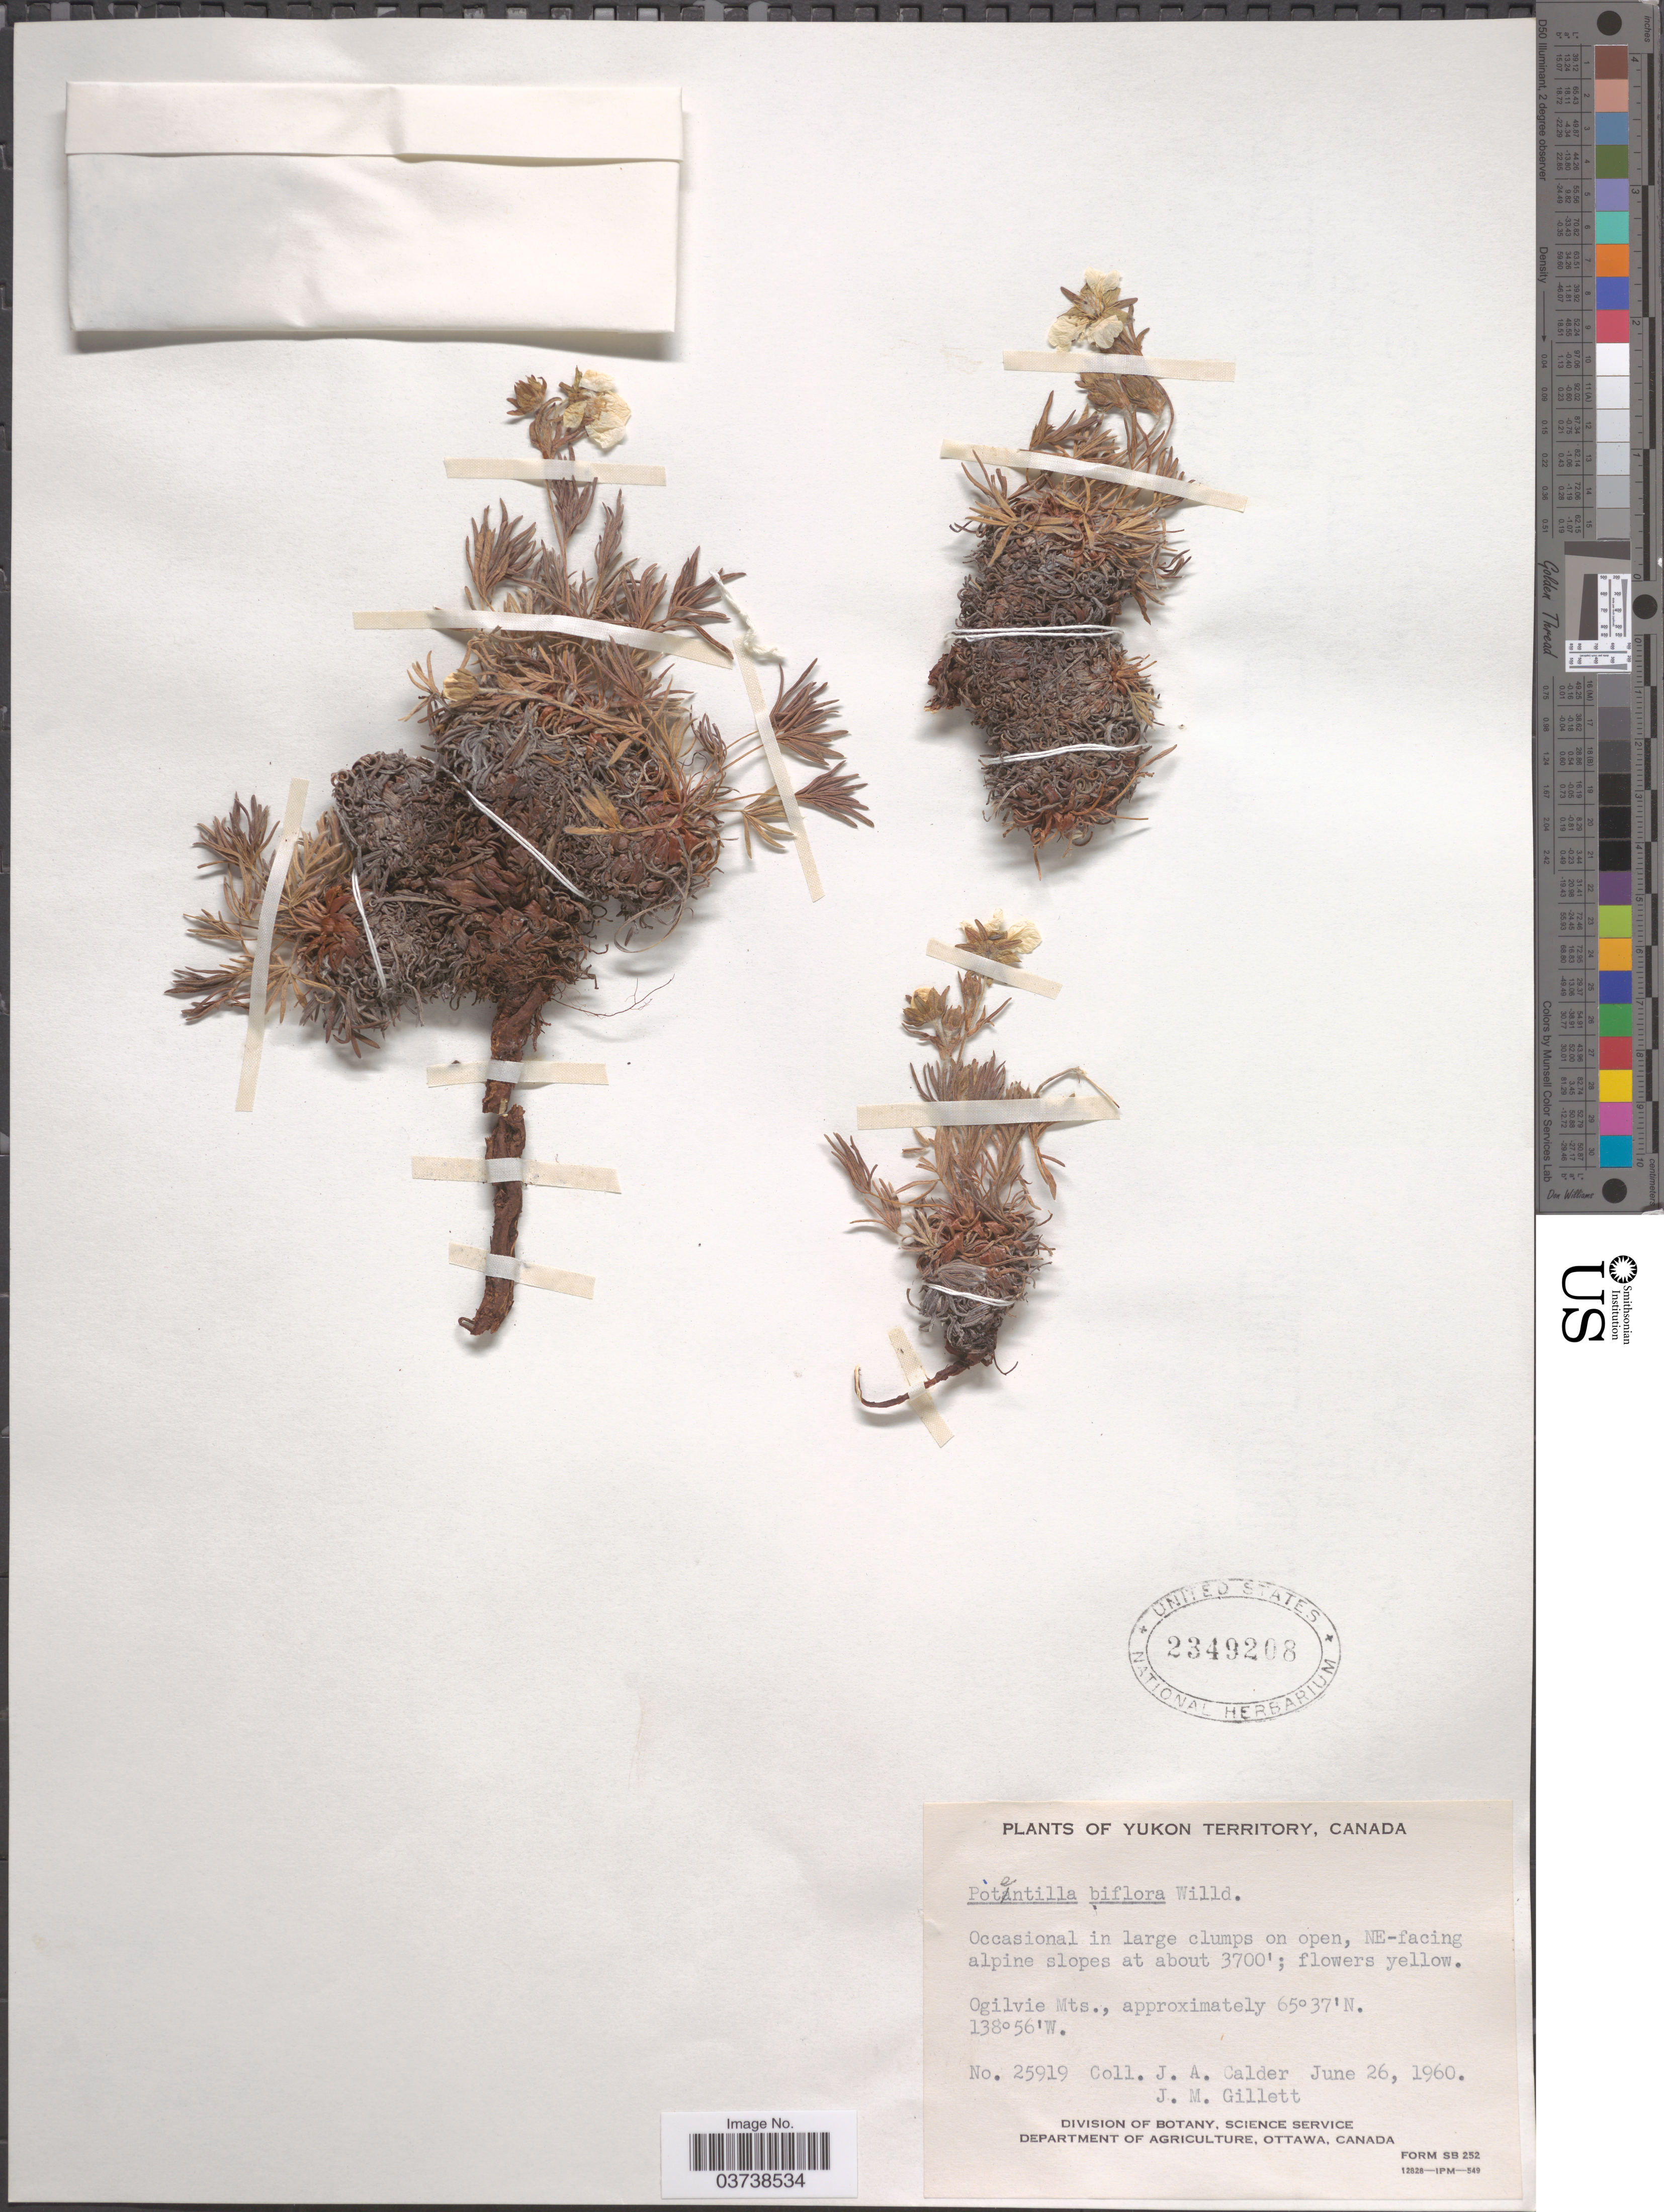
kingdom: Plantae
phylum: Tracheophyta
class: Magnoliopsida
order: Rosales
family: Rosaceae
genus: Potentilla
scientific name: Potentilla biflora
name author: Willd. ex Schltdl.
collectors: J. A. Calder & J. M. Gillett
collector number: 25919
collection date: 1960-06-26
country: Canada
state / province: Yukon Territory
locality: Ogilvie Mts.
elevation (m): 1128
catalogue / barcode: US 2349208